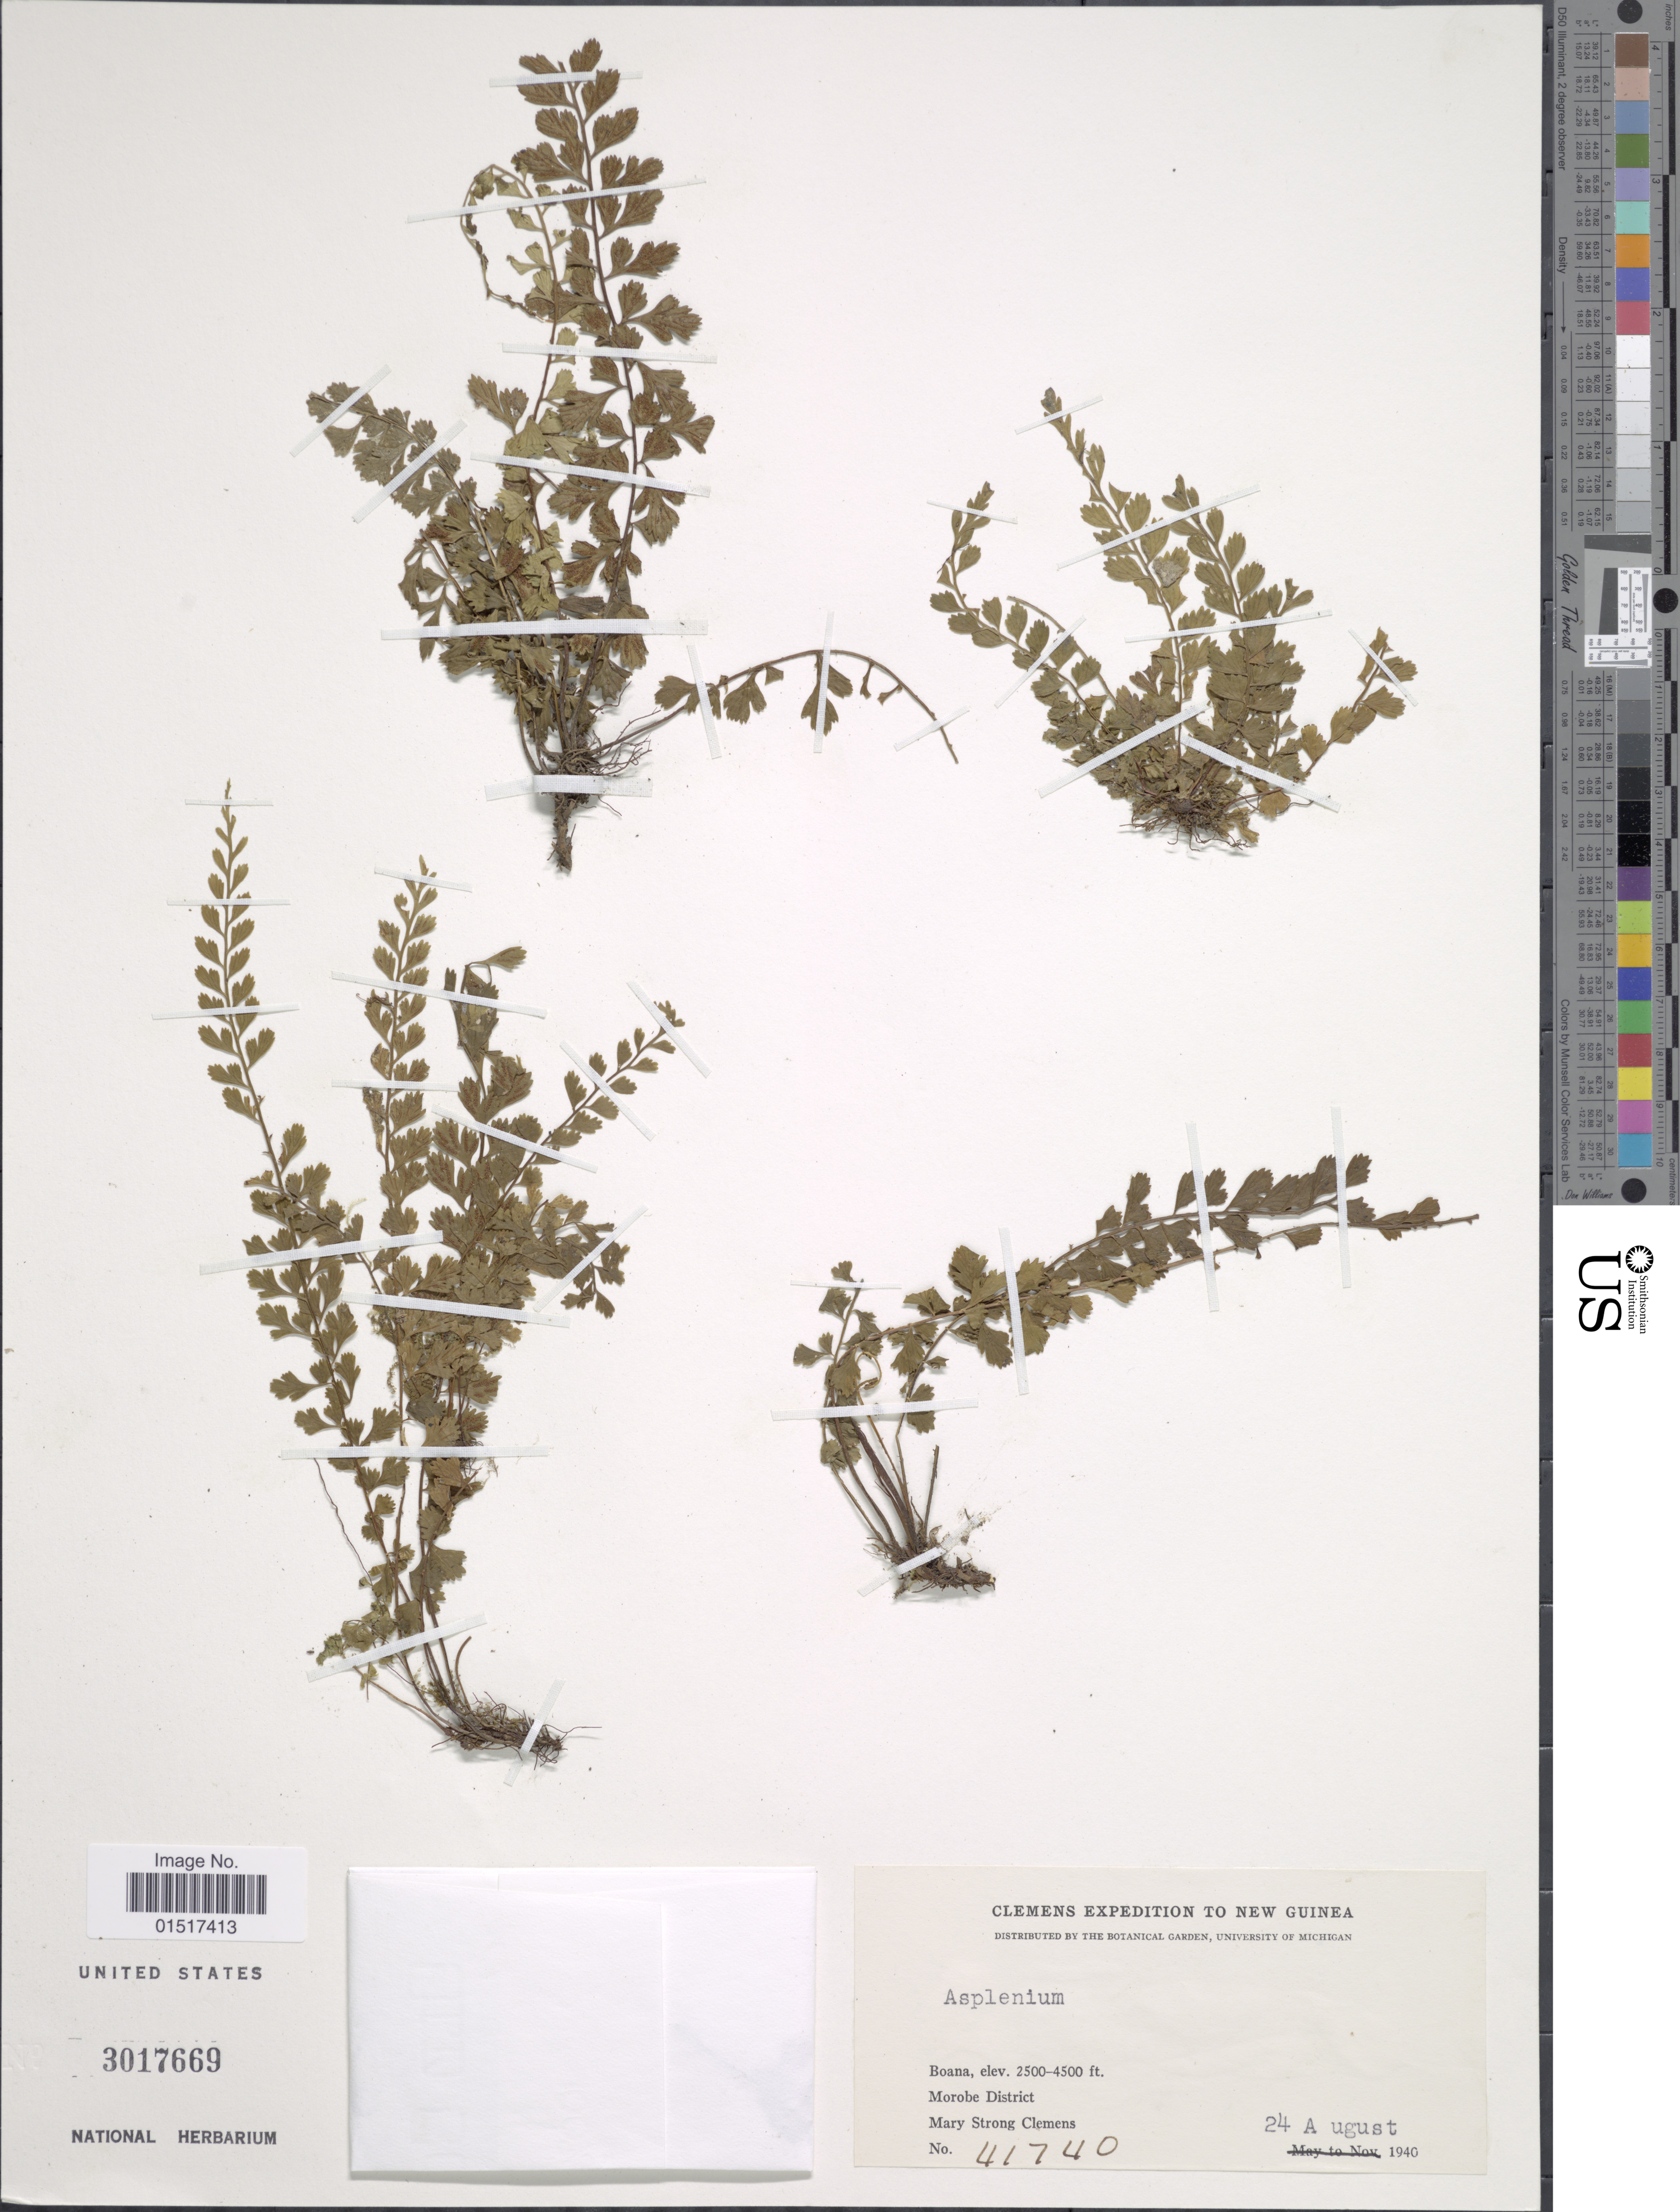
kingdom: Plantae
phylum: Tracheophyta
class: Polypodiopsida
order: Polypodiales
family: Aspleniaceae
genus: Asplenium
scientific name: Asplenium sp.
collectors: M. S. Clemens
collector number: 41740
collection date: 1940-08-24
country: Papua New Guinea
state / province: Morobe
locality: New Guinea. Boana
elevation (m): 762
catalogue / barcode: US 3017669